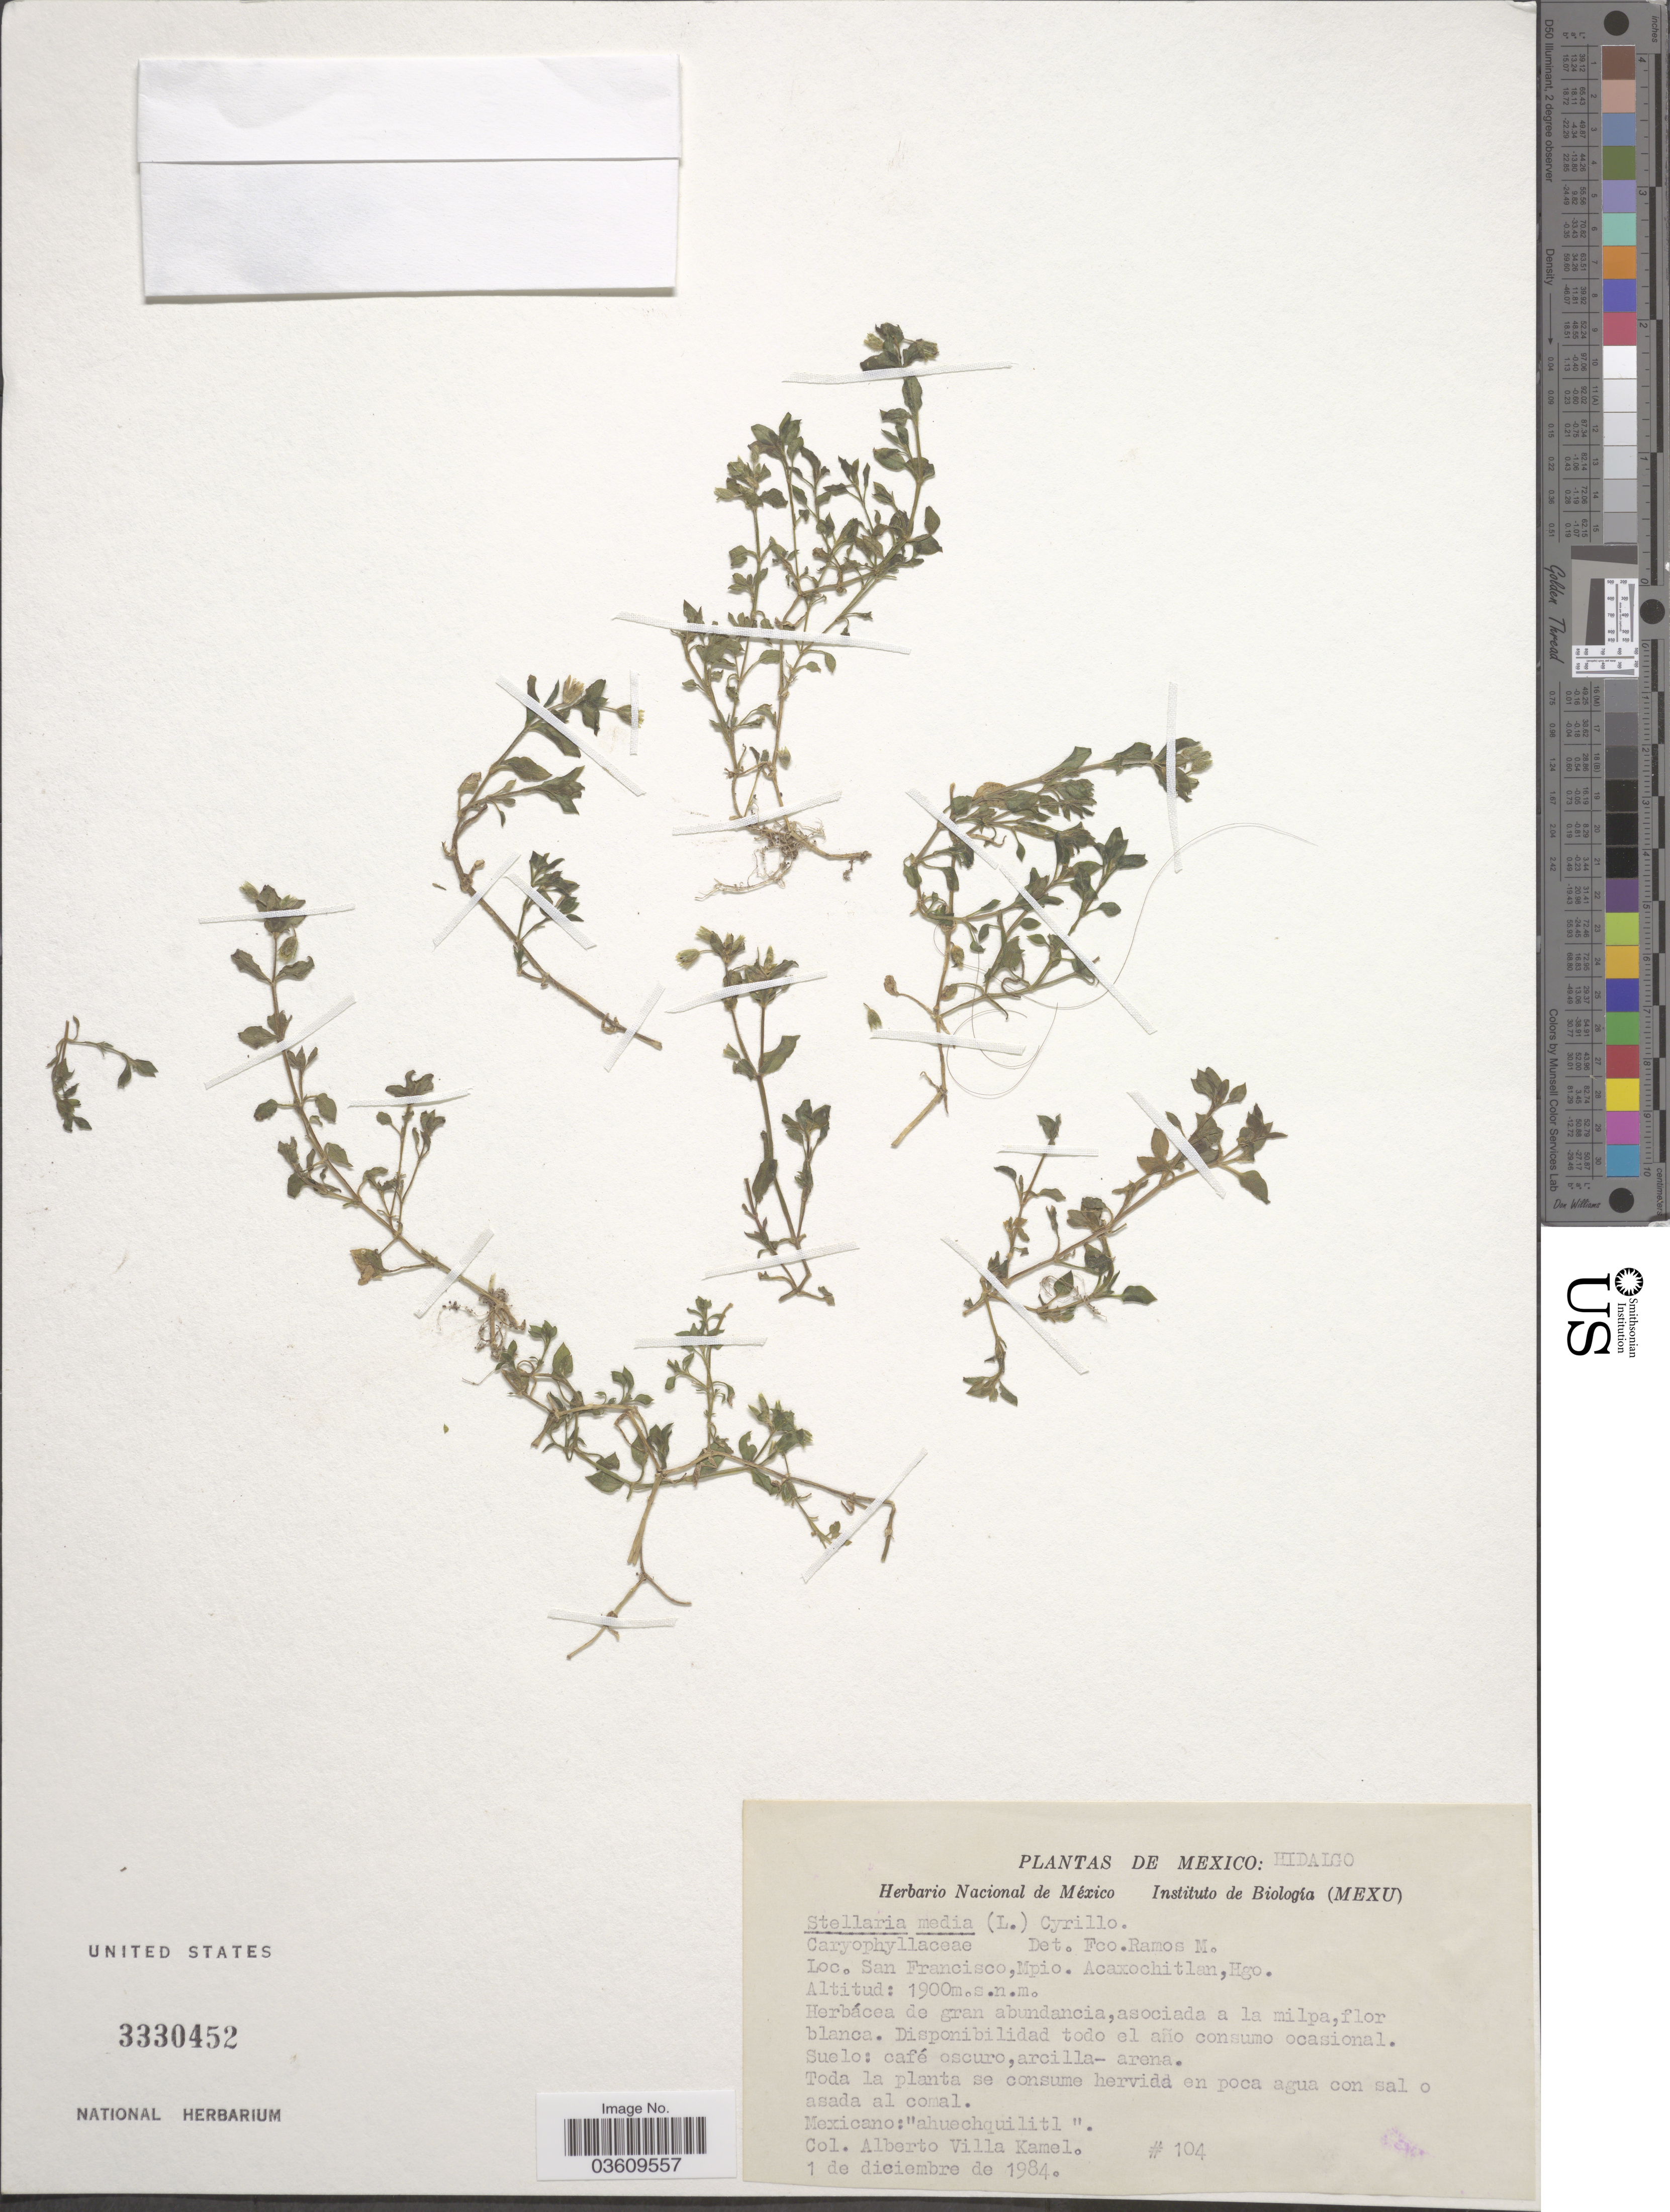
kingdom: Plantae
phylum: Tracheophyta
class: Magnoliopsida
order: Caryophyllales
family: Caryophyllaceae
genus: Stellaria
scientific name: Stellaria media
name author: (L.) Vill.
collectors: A. Kamel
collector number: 104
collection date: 1984-12-01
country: Mexico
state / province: Hidalgo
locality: San Francisco, Mpio. Acaxochitlan.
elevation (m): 1900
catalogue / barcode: US 3330452